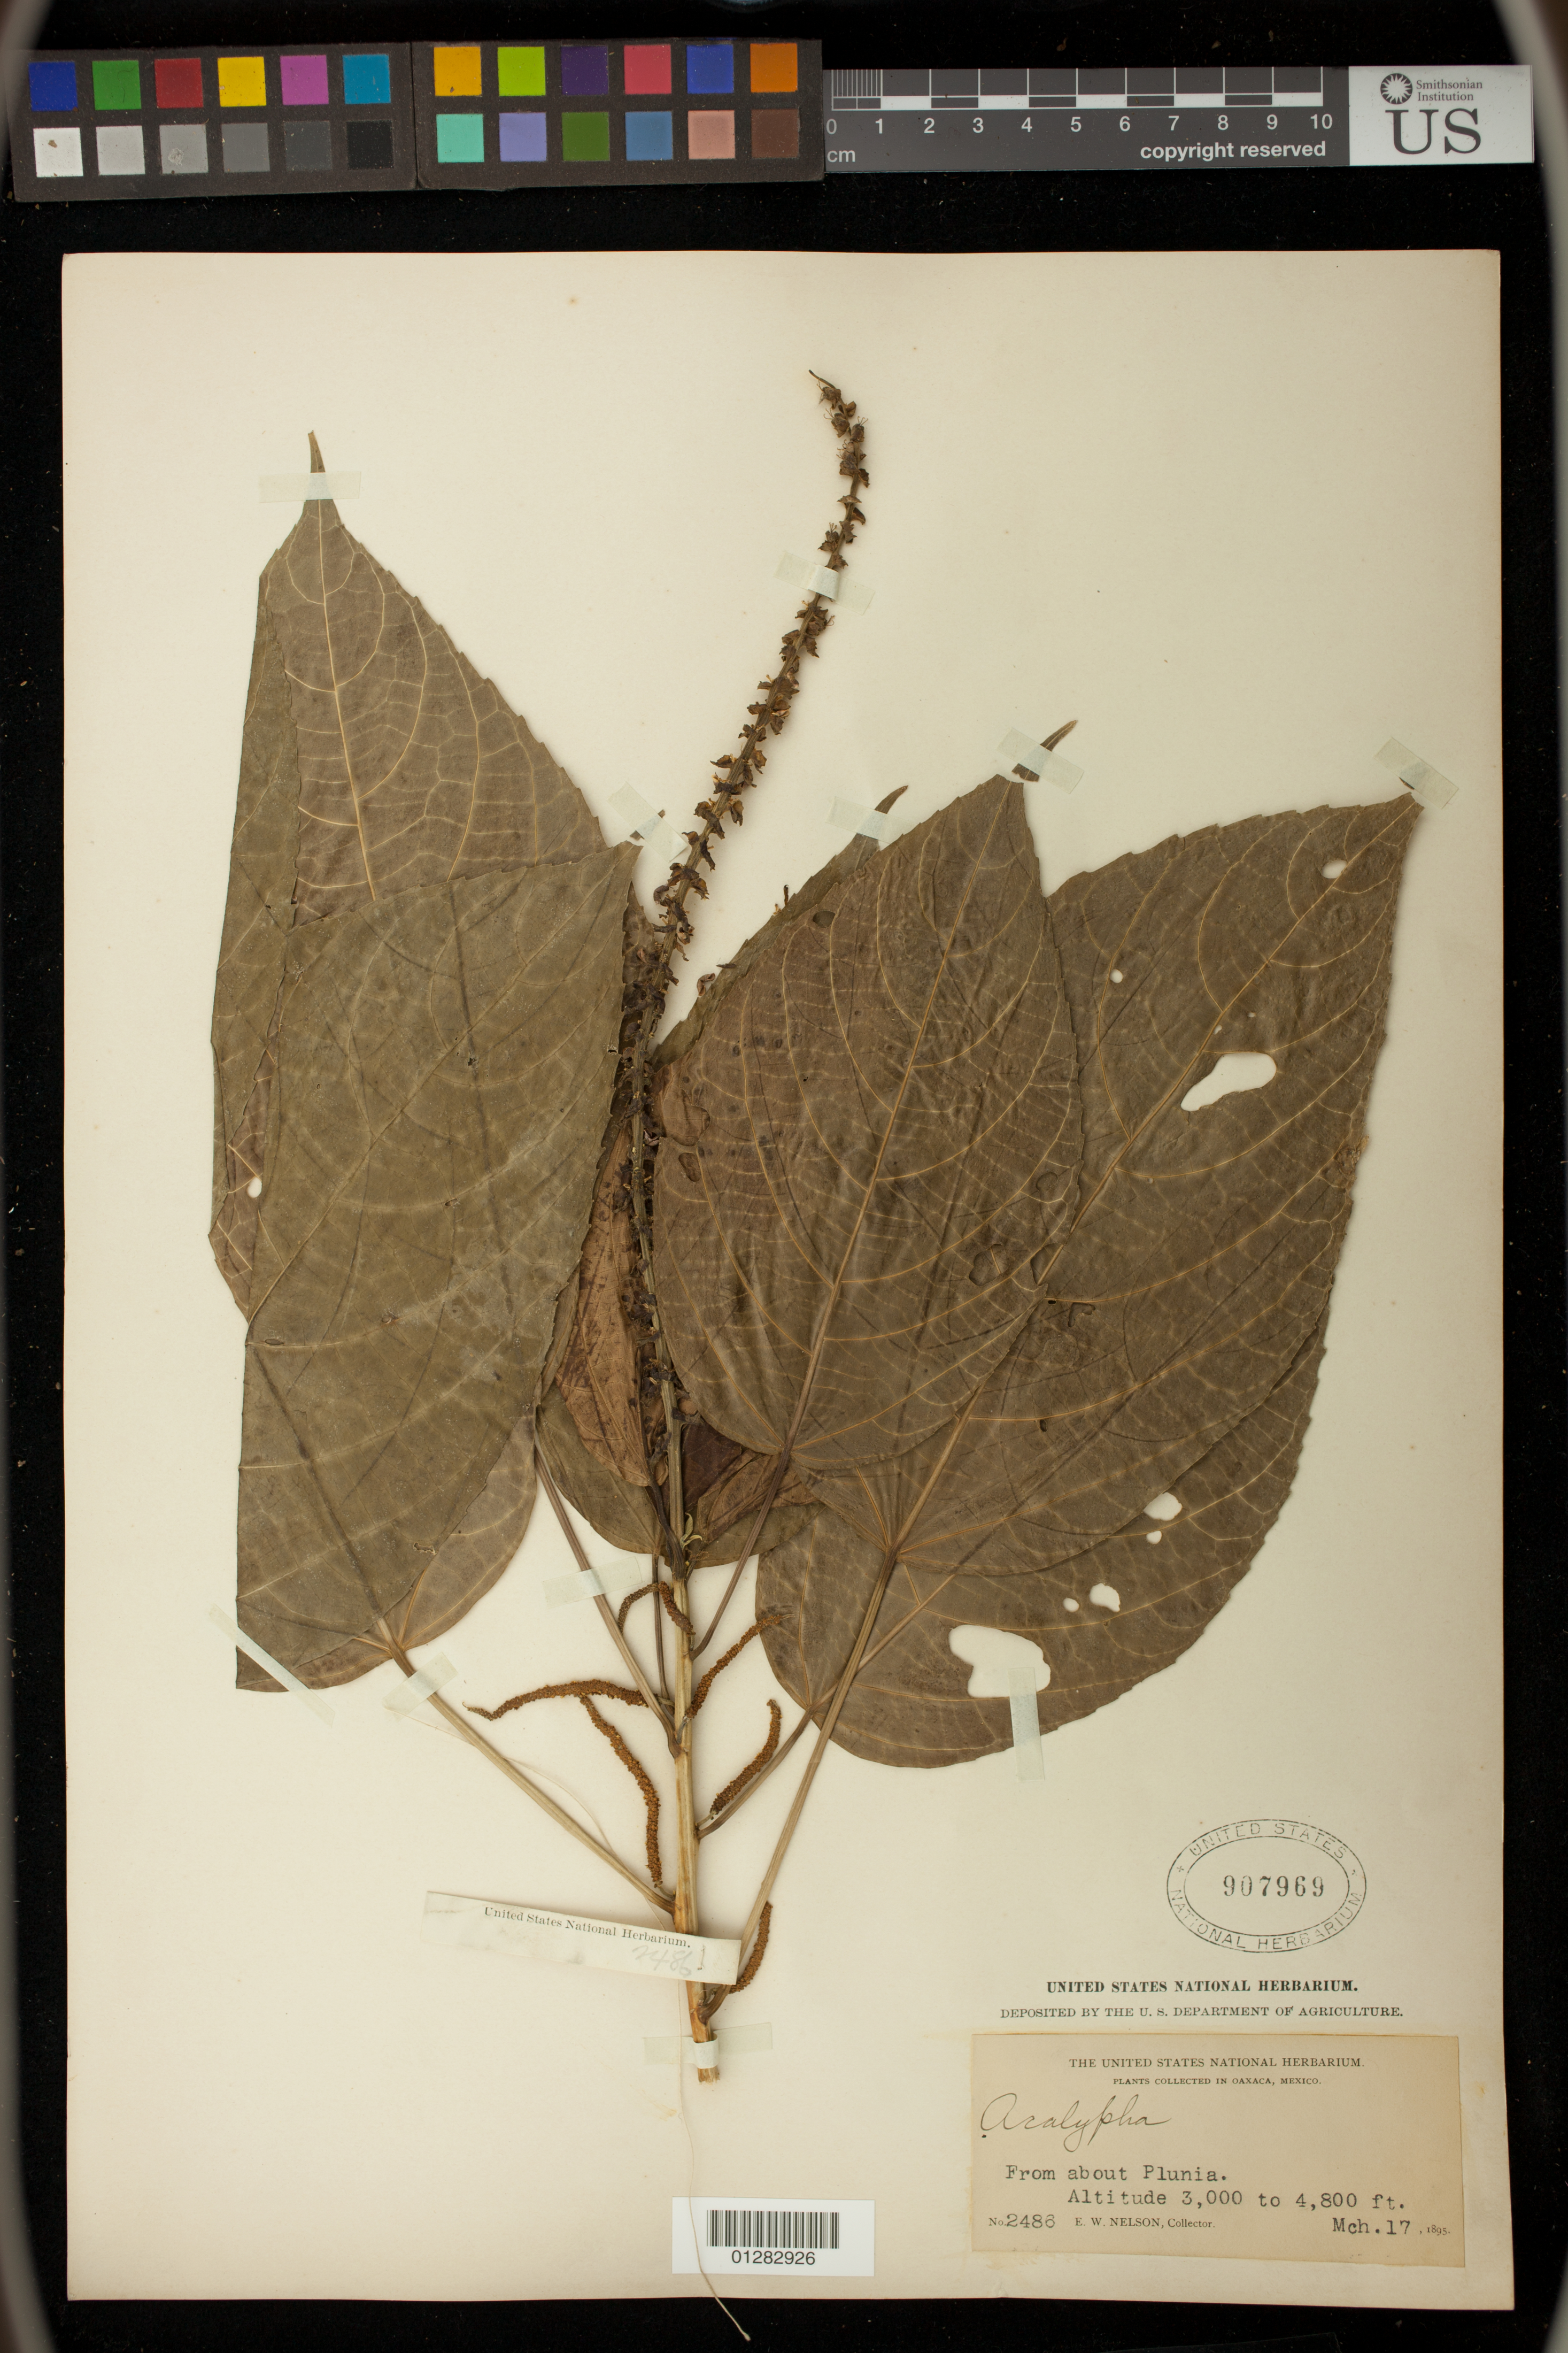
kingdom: Plantae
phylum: Tracheophyta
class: Magnoliopsida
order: Malpighiales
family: Euphorbiaceae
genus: Acalypha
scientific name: Acalypha sp.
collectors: E. W. Nelson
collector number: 2486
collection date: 1895-03-17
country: Mexico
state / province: Oaxaca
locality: From about Plunia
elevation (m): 914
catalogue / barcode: US 907969